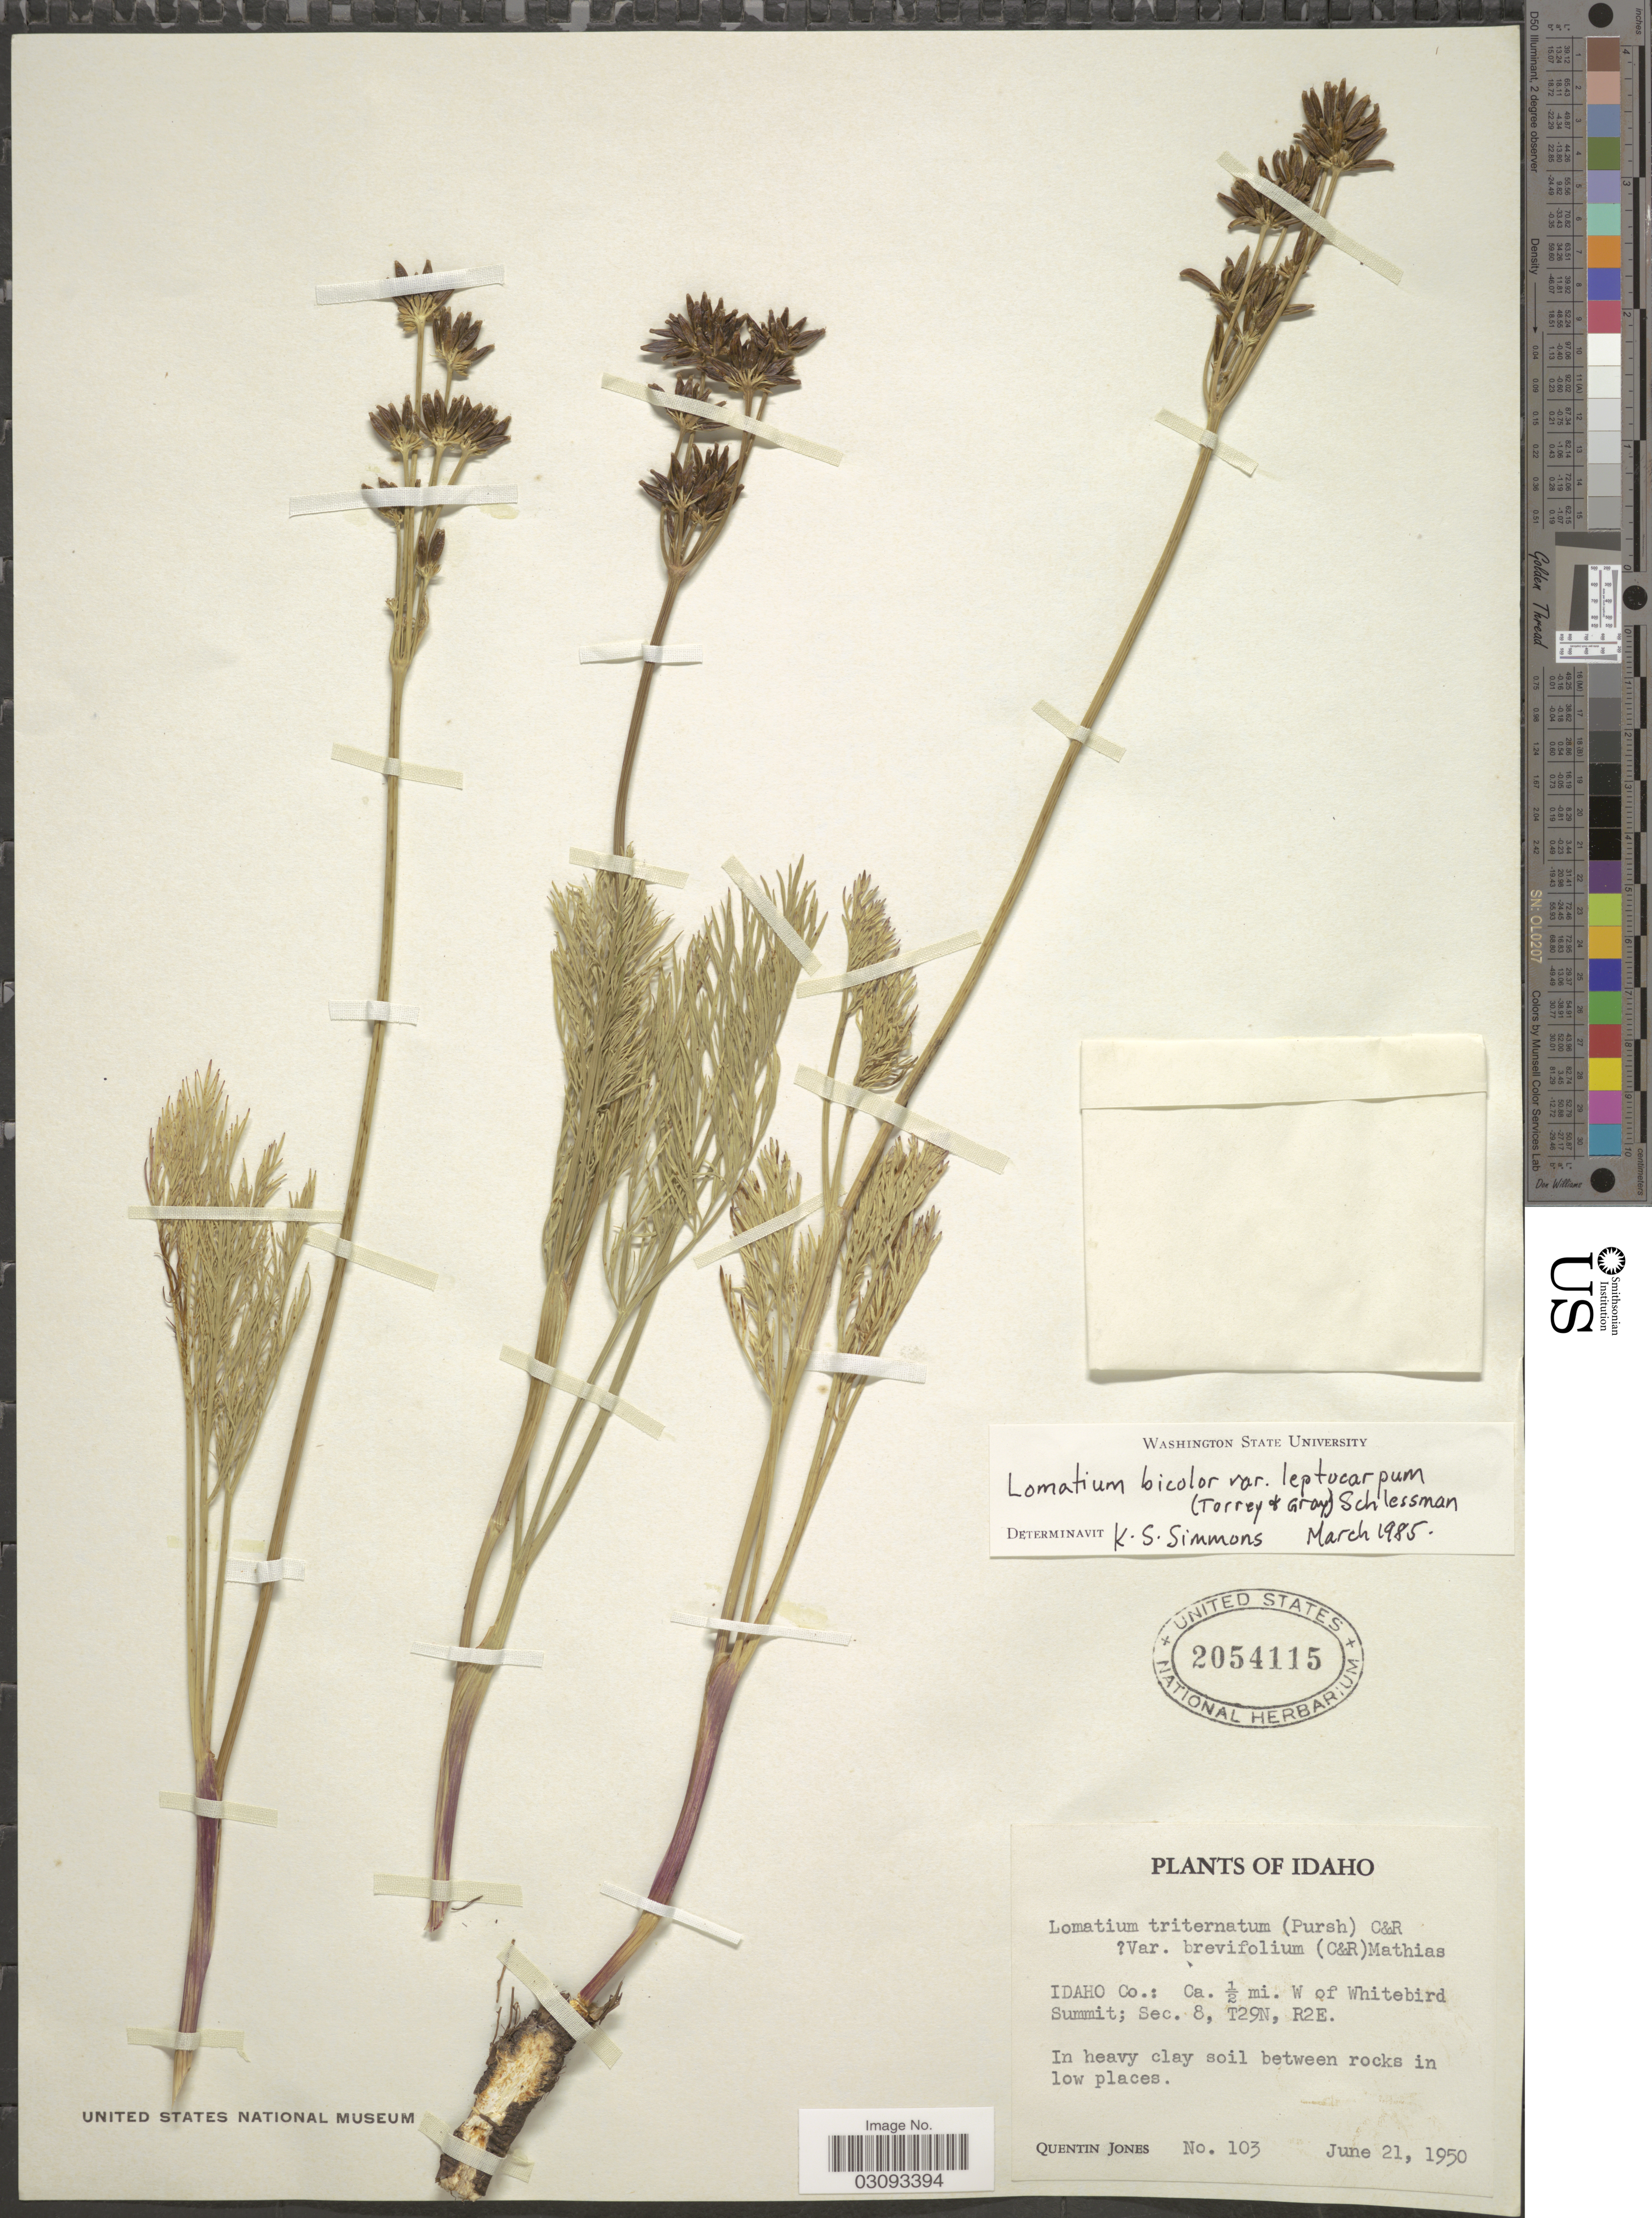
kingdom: Plantae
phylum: Tracheophyta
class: Magnoliopsida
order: Apiales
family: Apiaceae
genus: Lomatium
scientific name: Lomatium bicolor var. leptocarpum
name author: (Torr. & A. Gray) Schlessman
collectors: Q. Jones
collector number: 103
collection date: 1950-06-21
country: United States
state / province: Idaho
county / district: Idaho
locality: Ca. ½ mi. W of Whitebird Summit; Sec. 8, T29N, R2E.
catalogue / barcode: US 2054115